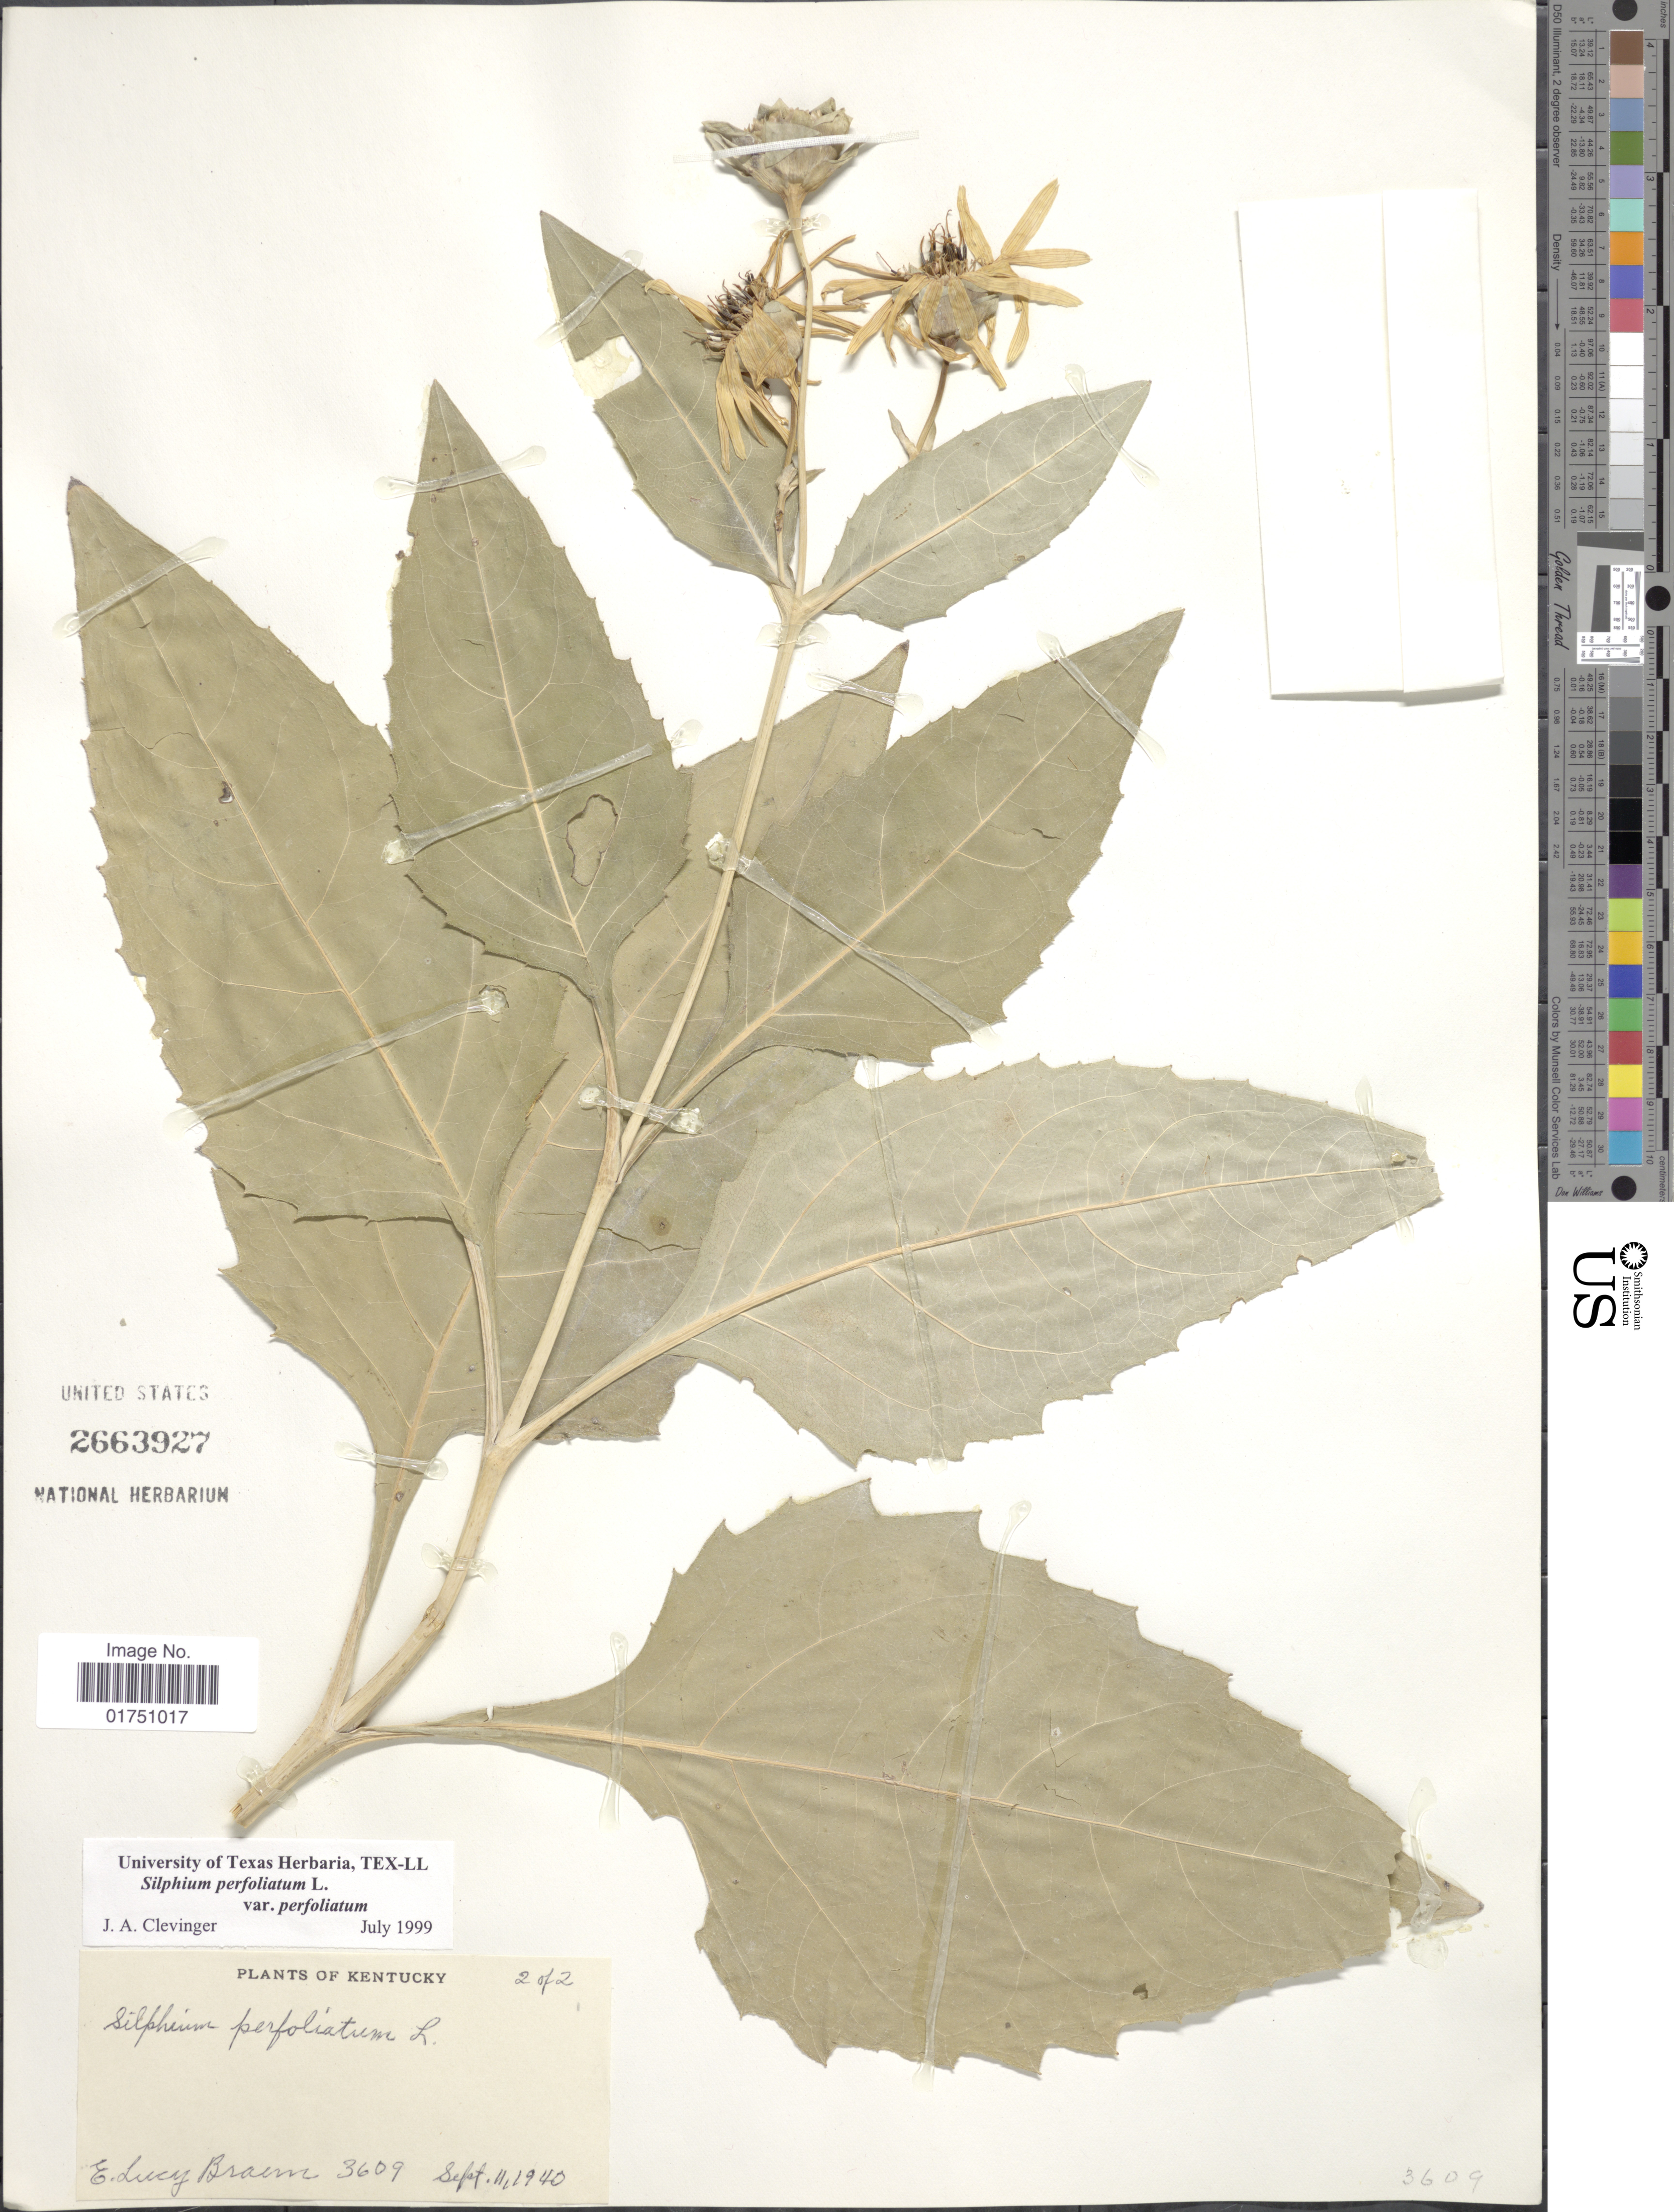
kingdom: Plantae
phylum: Tracheophyta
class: Magnoliopsida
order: Asterales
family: Asteraceae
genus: Silphium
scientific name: Silphium perfoliatum var. perfoliatum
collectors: E. L. Braun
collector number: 3609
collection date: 1940-09-11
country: United States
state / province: Kentucky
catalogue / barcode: US 2663927